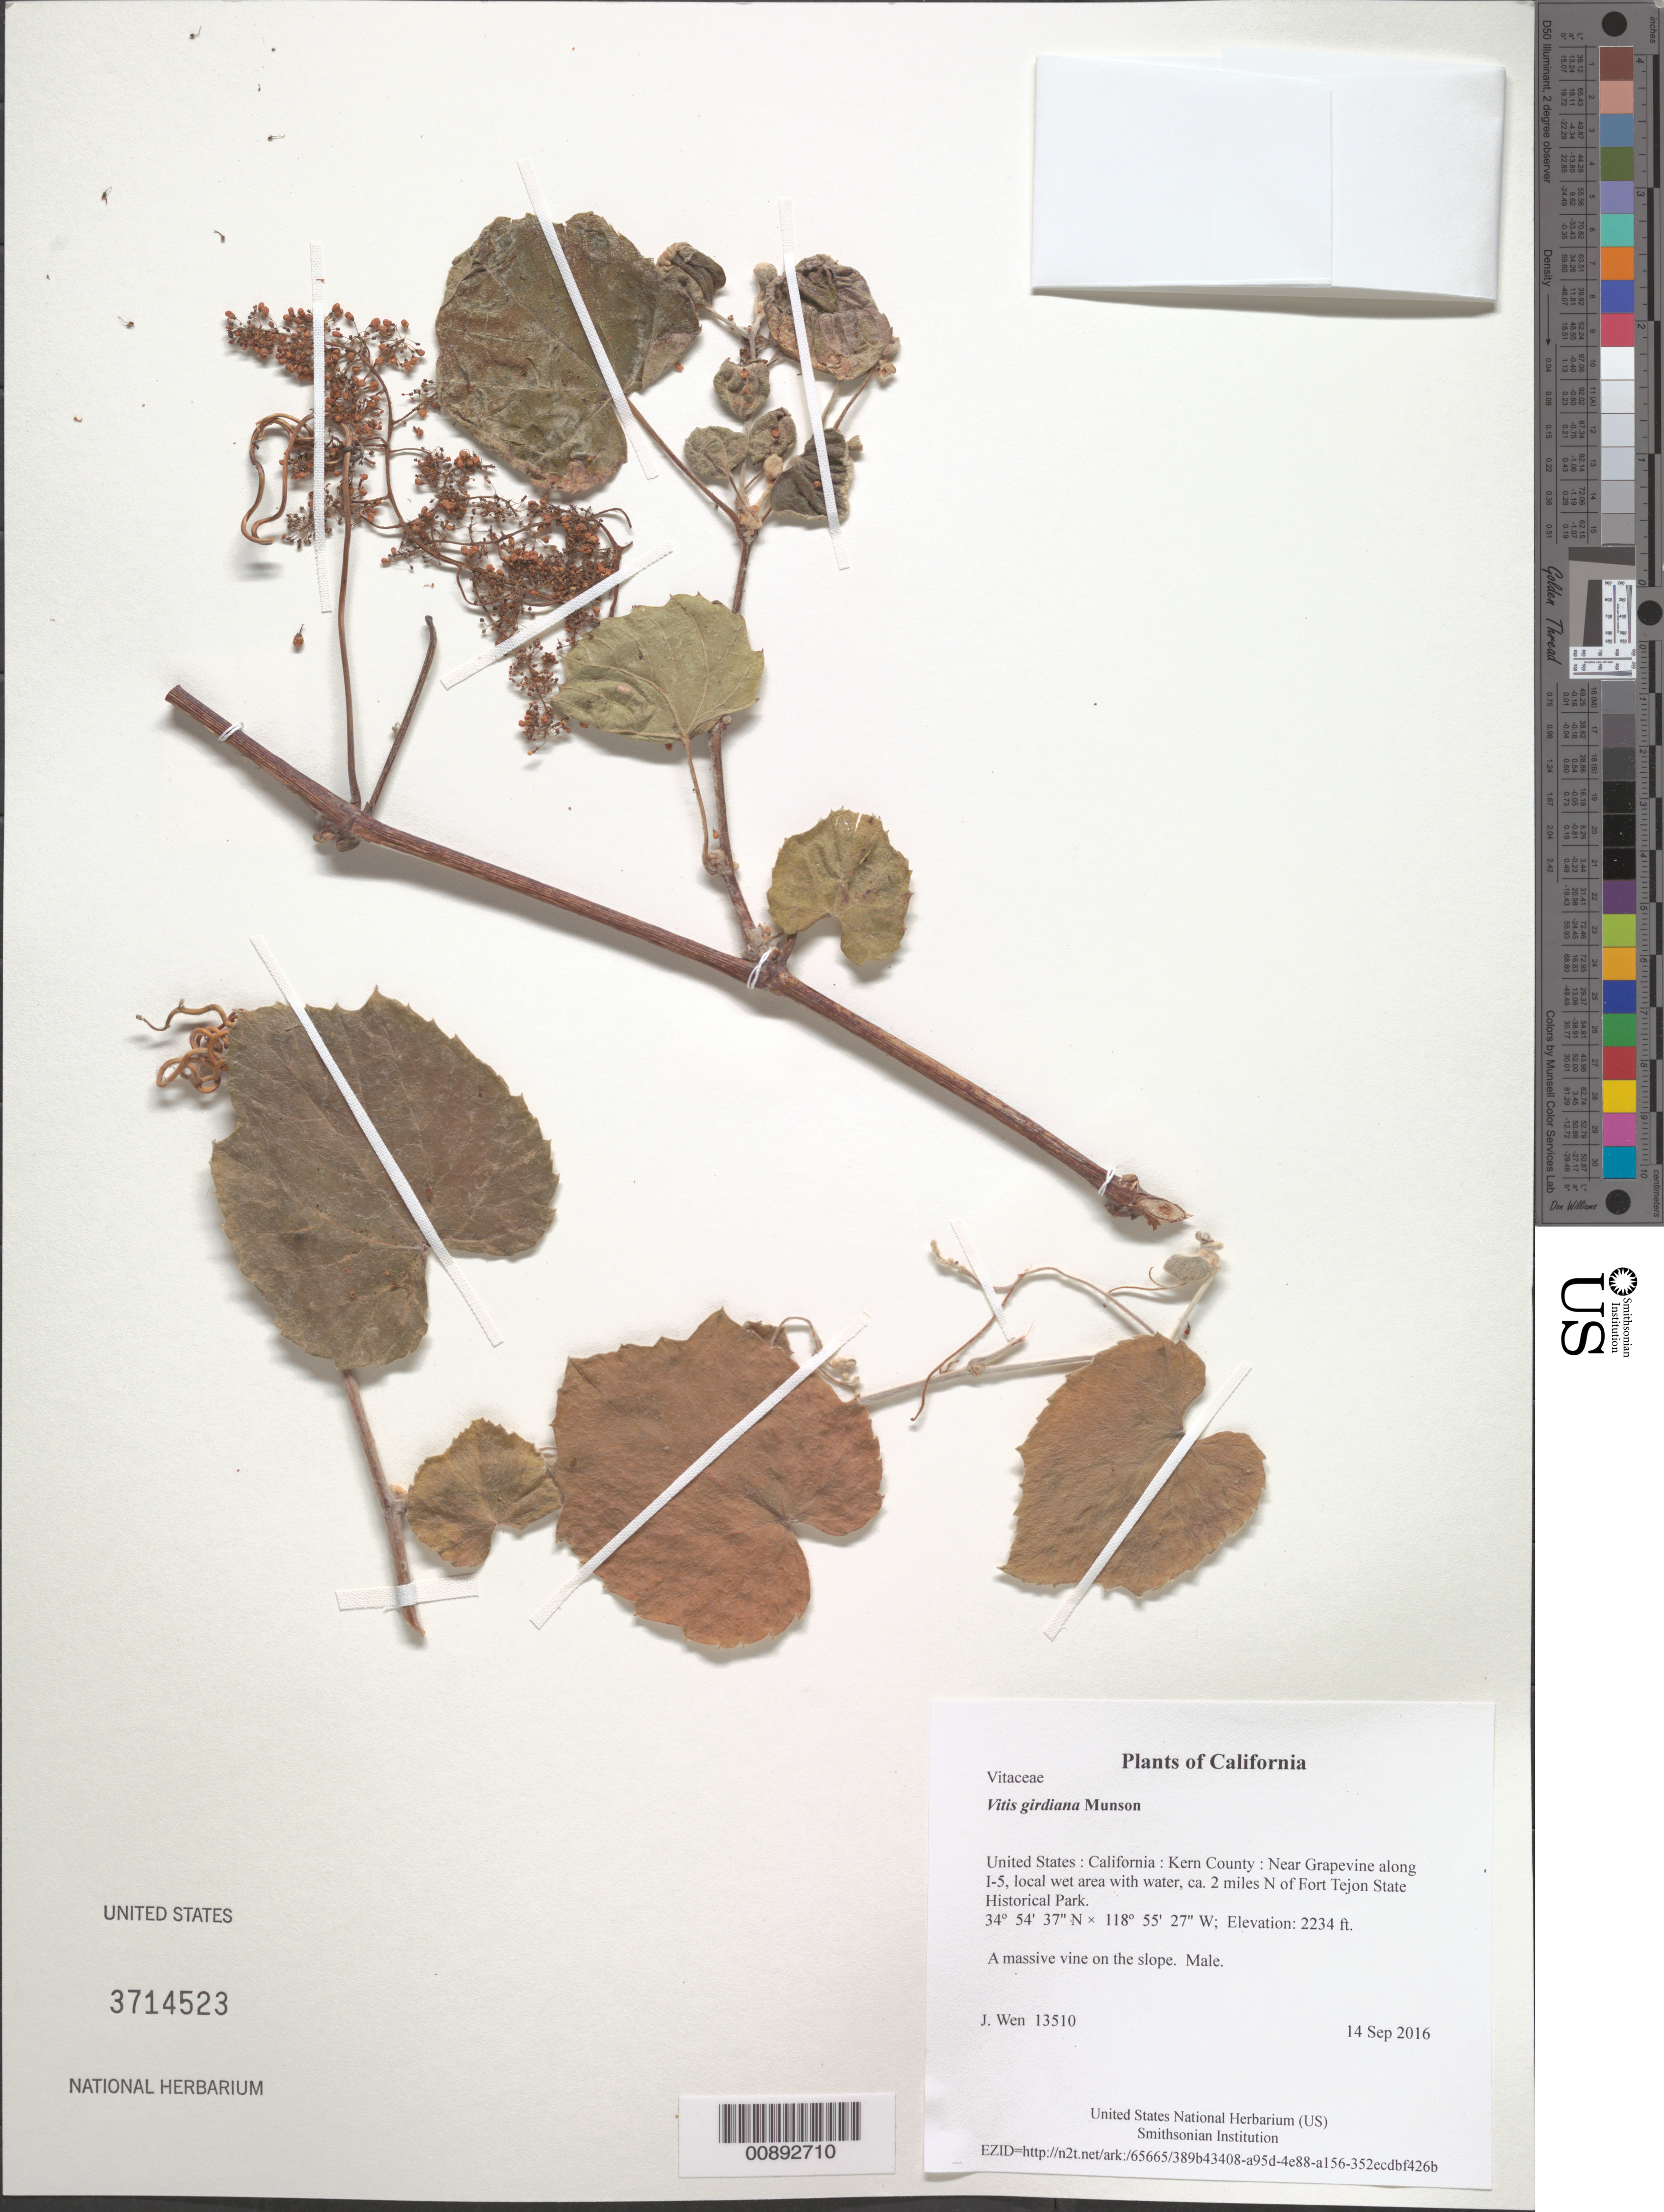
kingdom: Plantae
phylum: Tracheophyta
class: Magnoliopsida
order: Vitales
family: Vitaceae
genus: Vitis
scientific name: Vitis girdiana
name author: Munson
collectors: J. Wen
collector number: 13510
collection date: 2016-09-14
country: United States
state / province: California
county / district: Kern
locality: Near Grapevine along I-5, local wet area with water, ca. 2 miles N of Fort Tejon State Historical Park.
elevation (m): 681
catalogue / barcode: US 3714523